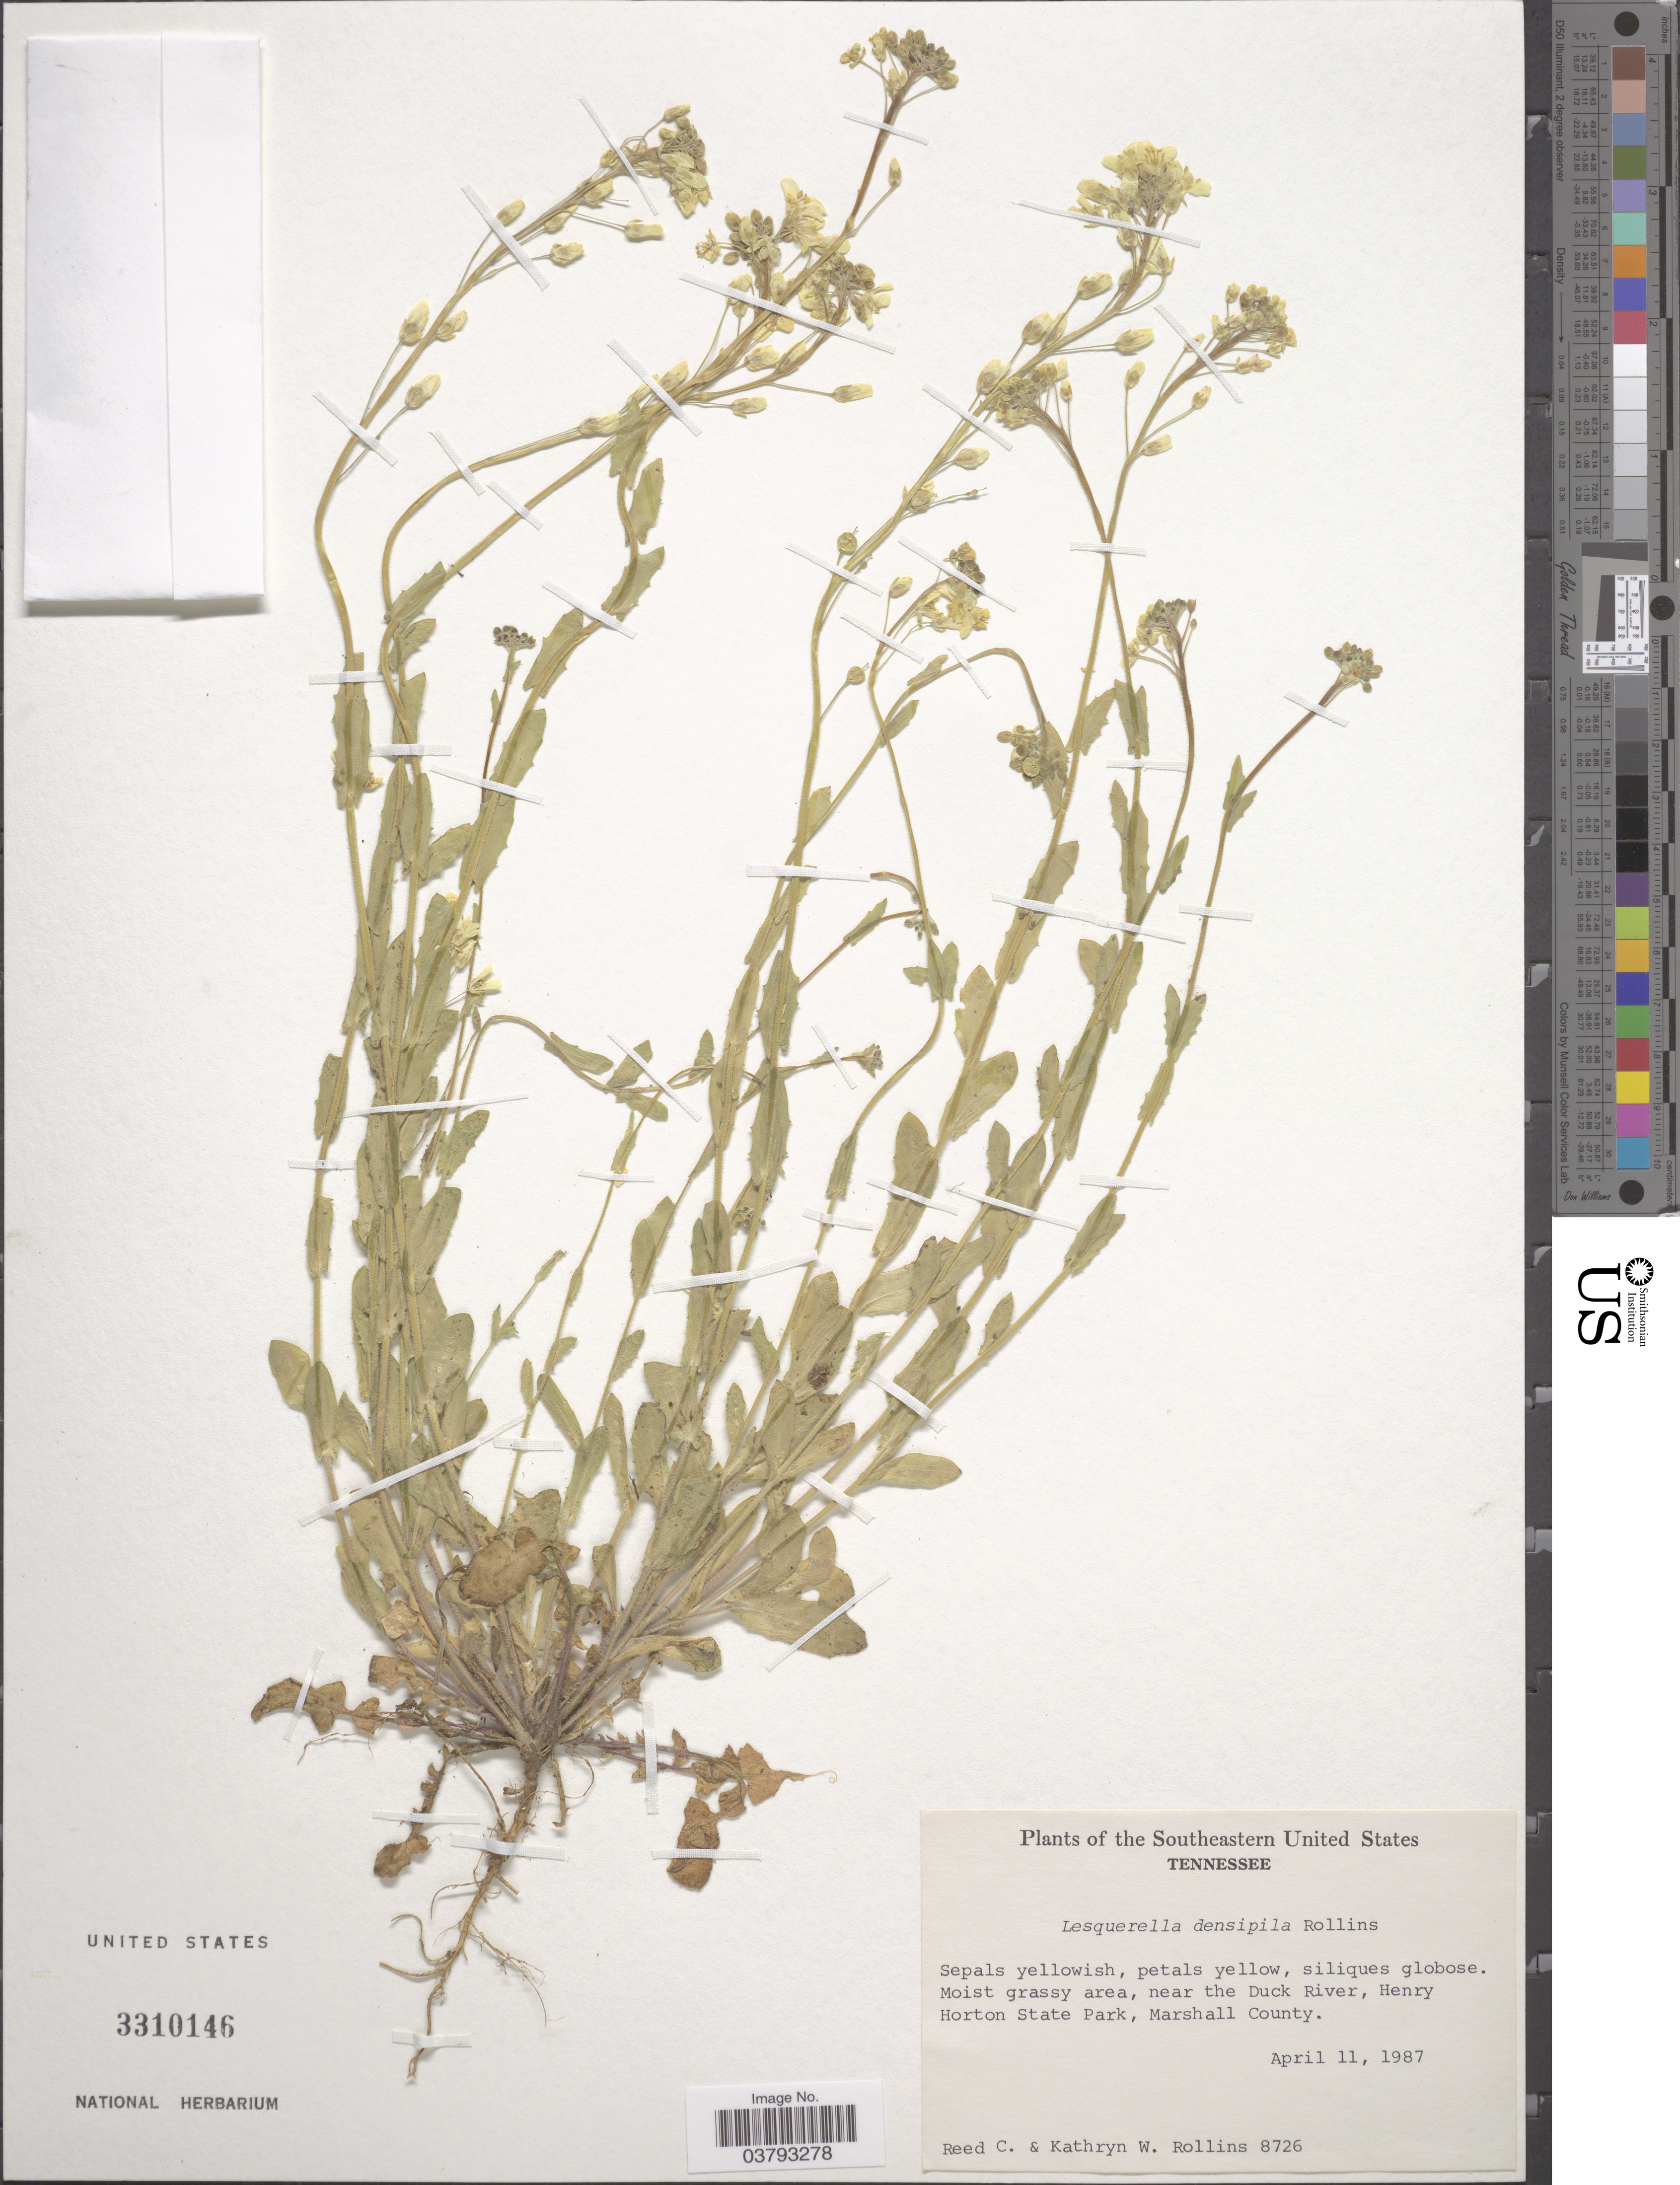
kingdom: Plantae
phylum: Tracheophyta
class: Magnoliopsida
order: Brassicales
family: Brassicaceae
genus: Lesquerella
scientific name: Lesquerella densipila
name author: Rollins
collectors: R. C. Rollins & K. W. Rollins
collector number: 8726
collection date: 1987-04-11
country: United States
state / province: Tennessee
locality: Southeastern United States. Near the Duck River, Henry Horton State Park, Marshall County.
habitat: moist grassy area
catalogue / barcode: US 3310146